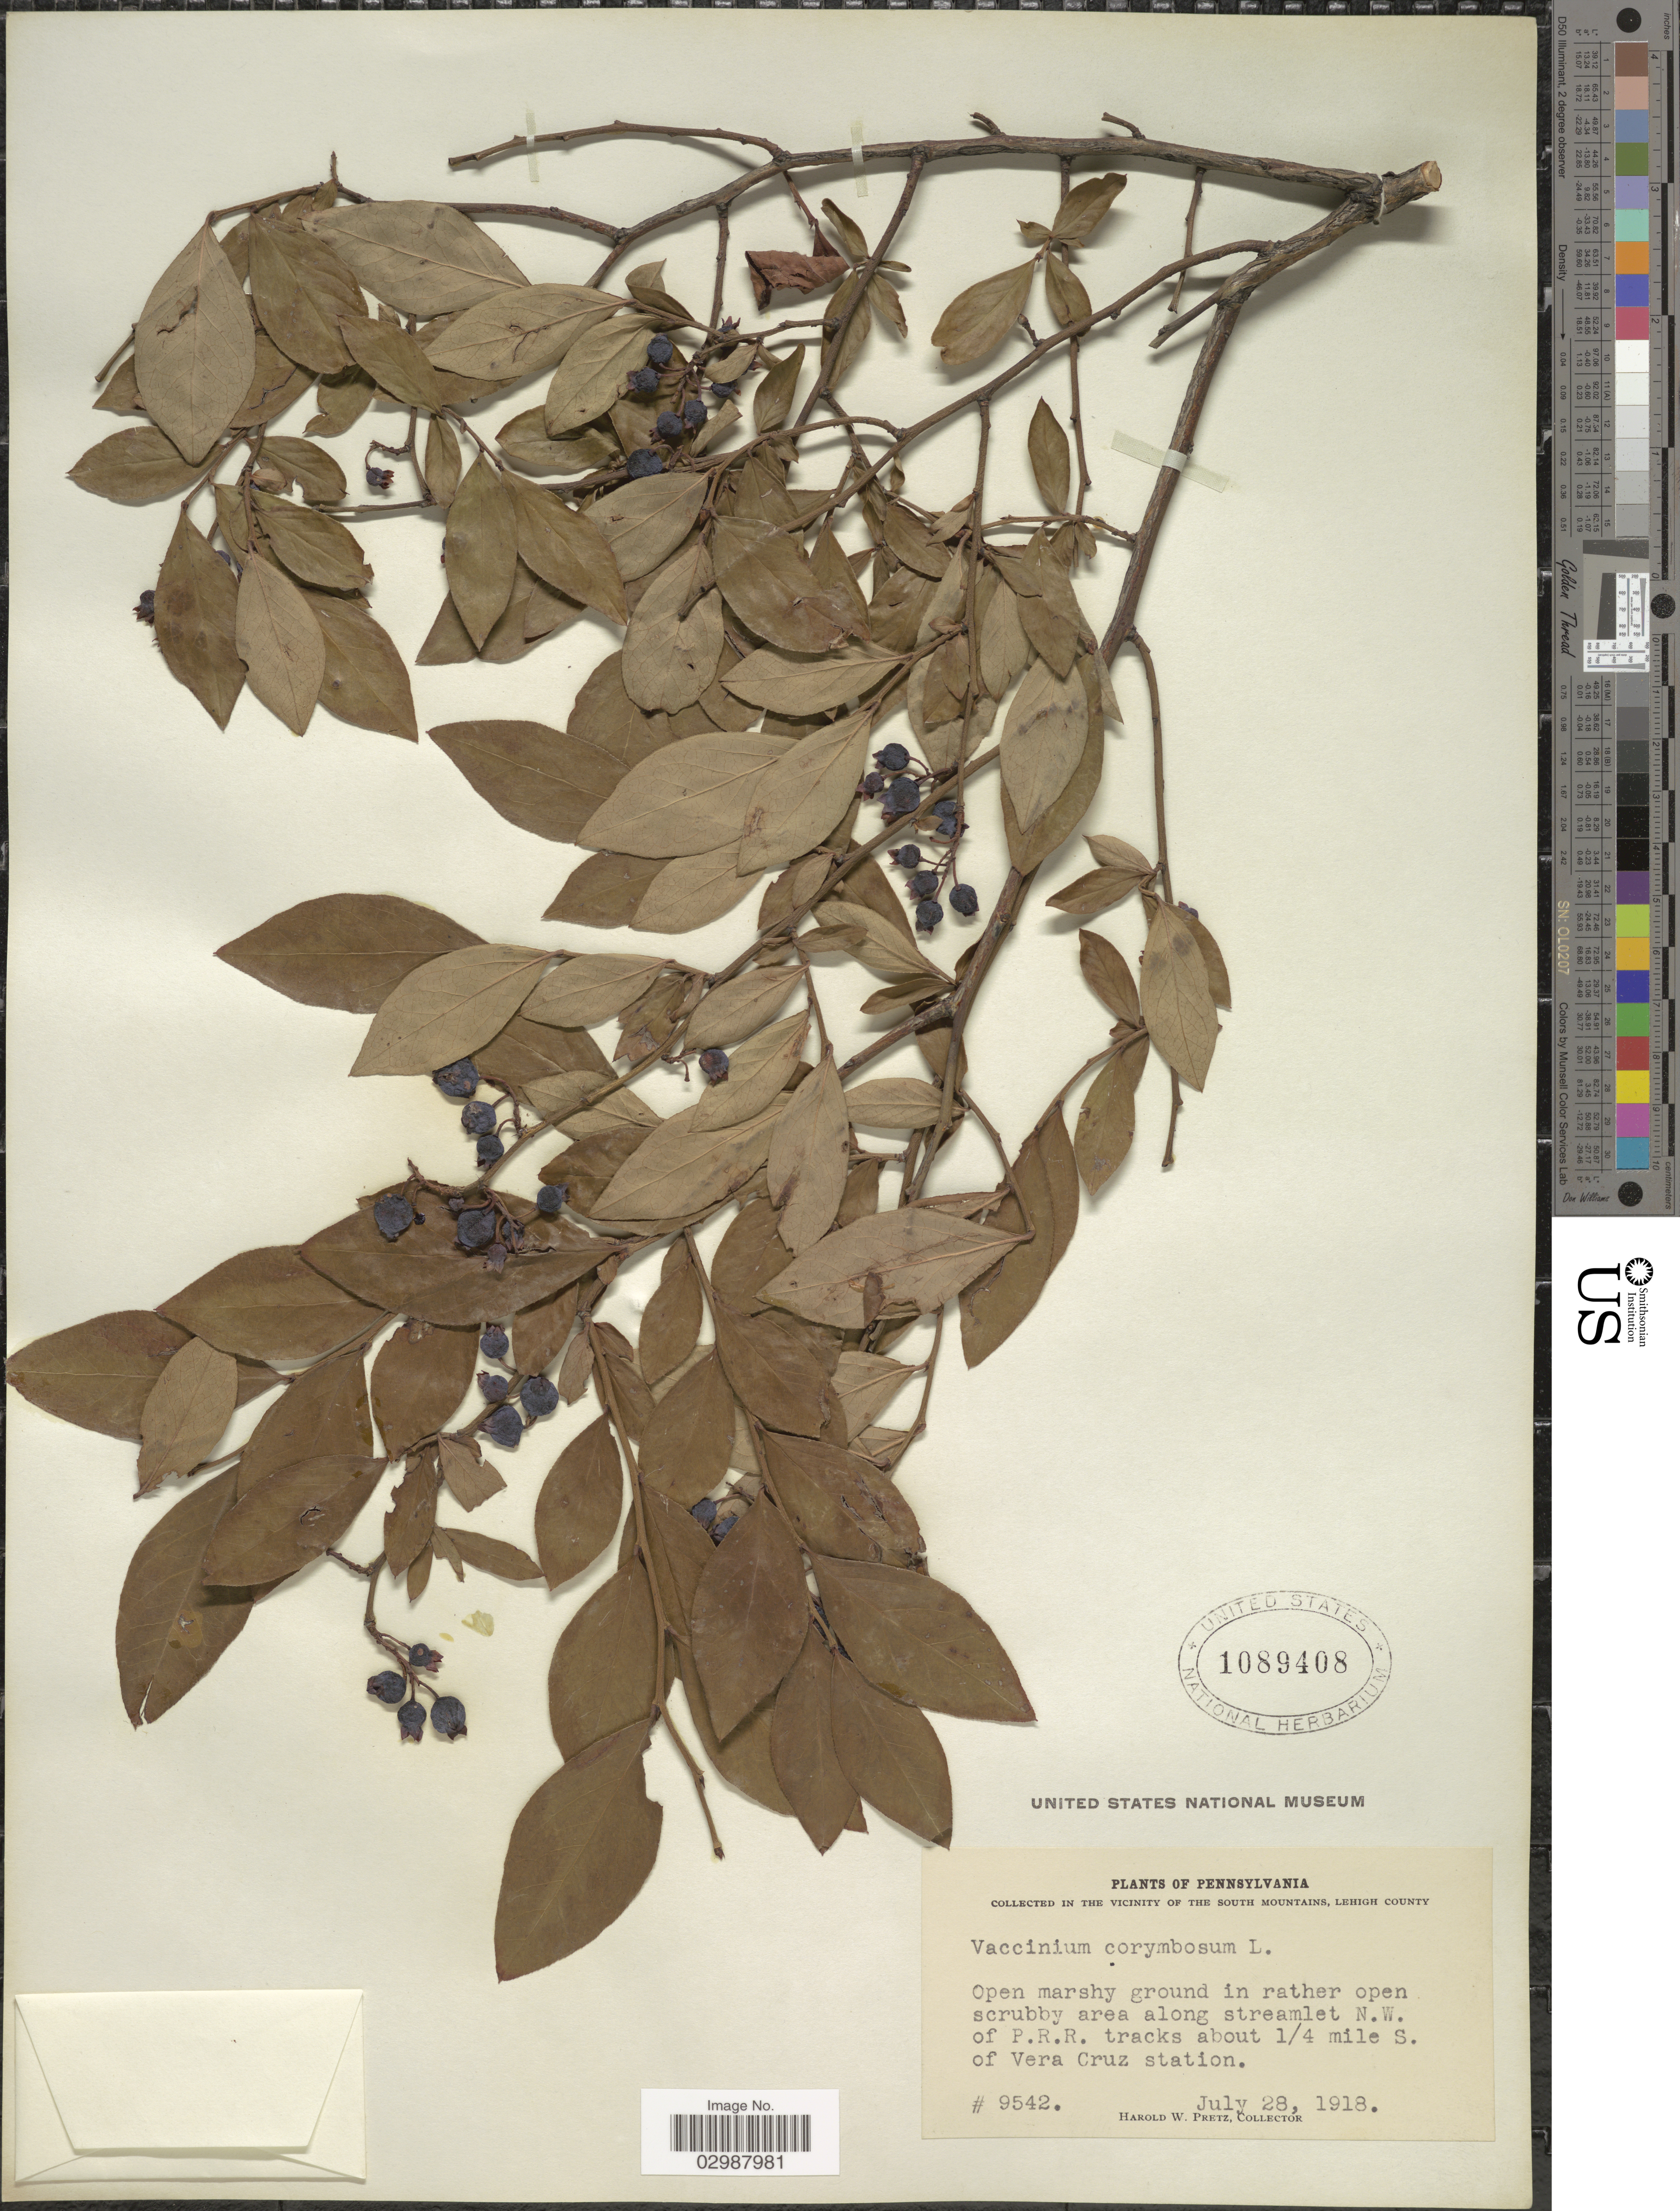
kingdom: Plantae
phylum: Tracheophyta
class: Magnoliopsida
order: Ericales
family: Ericaceae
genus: Vaccinium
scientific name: Vaccinium corymbosum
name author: L.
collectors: H. W. Pretz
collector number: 9542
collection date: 1918-07-28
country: United States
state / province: Pennsylvania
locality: In the Vicinity of the South Mountains, Lehigh County. Open marshy ground in rather open scrubby area along streamlet N.W. of P. R. R. tracks about 1/4 mile S. of Vera Cruz station.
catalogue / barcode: US 1089408